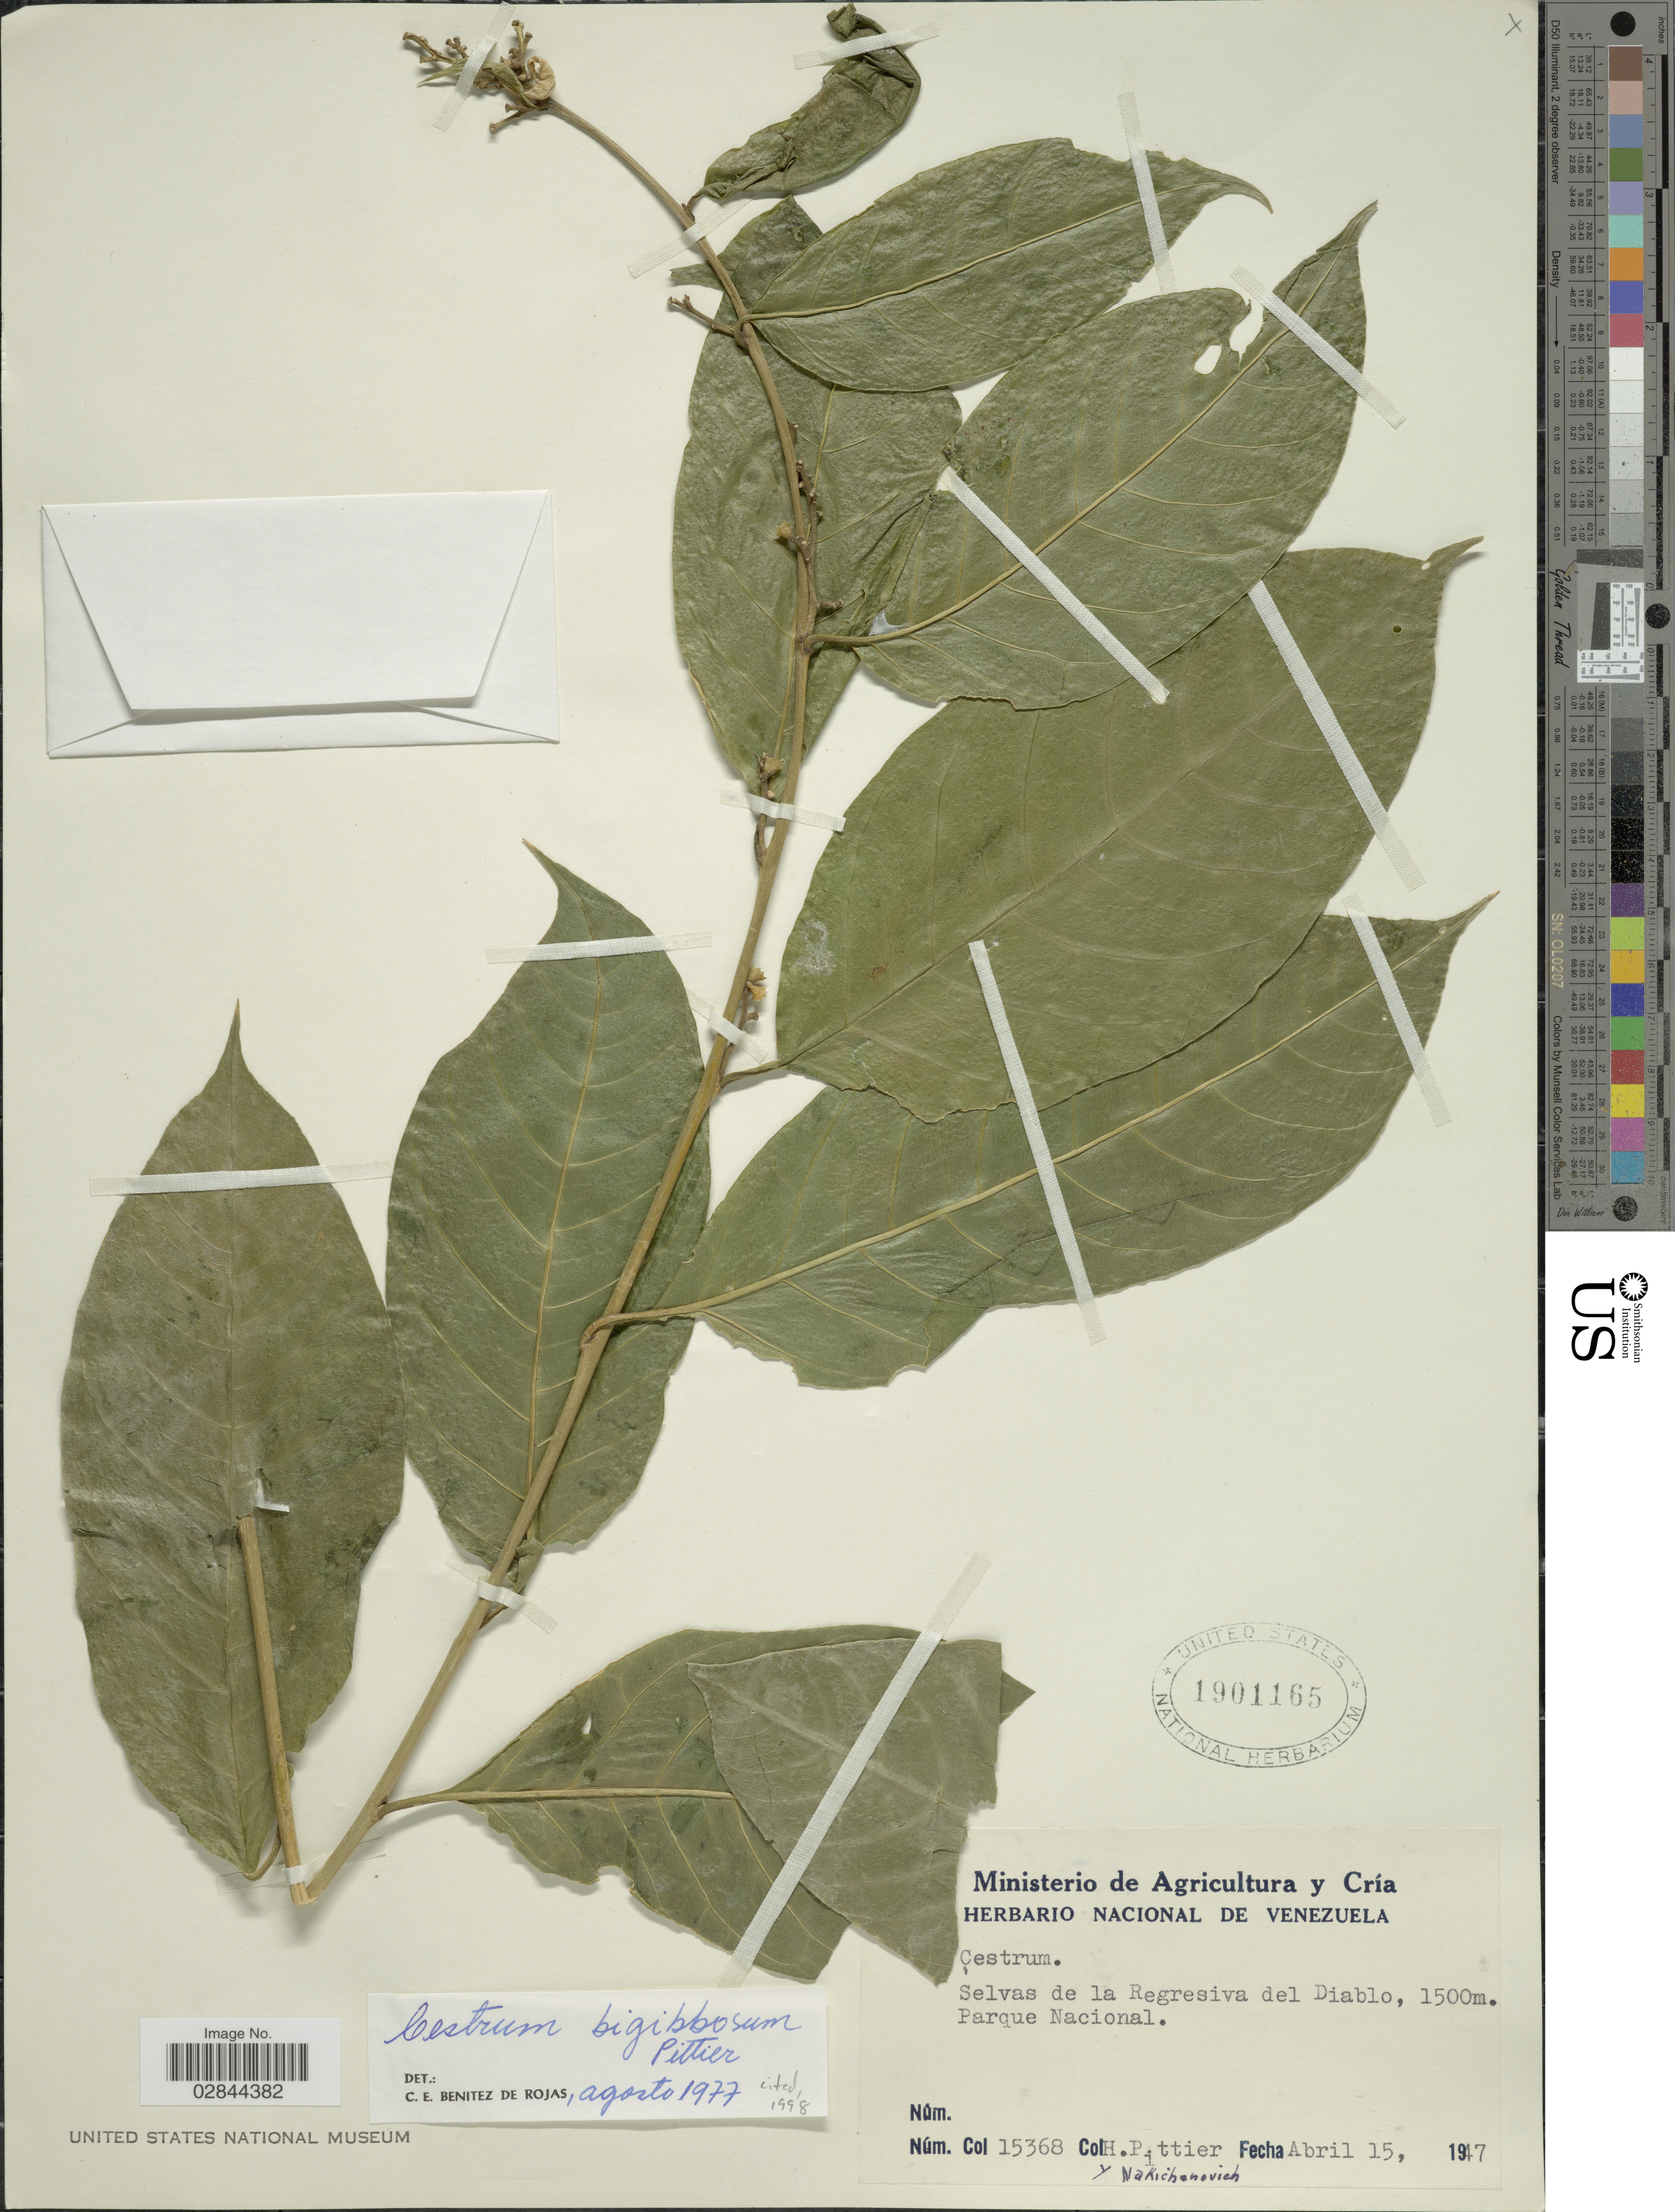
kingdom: Plantae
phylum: Tracheophyta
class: Magnoliopsida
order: Solanales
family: Solanaceae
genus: Cestrum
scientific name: Cestrum bigibbosum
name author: Pittier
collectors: H. F. Pittier & Nakichenovich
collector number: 15368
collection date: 1947-04-15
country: Venezuela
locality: Selvas de la Regresiva del Diablo, Parque Nacional.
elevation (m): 1500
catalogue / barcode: US 1901165